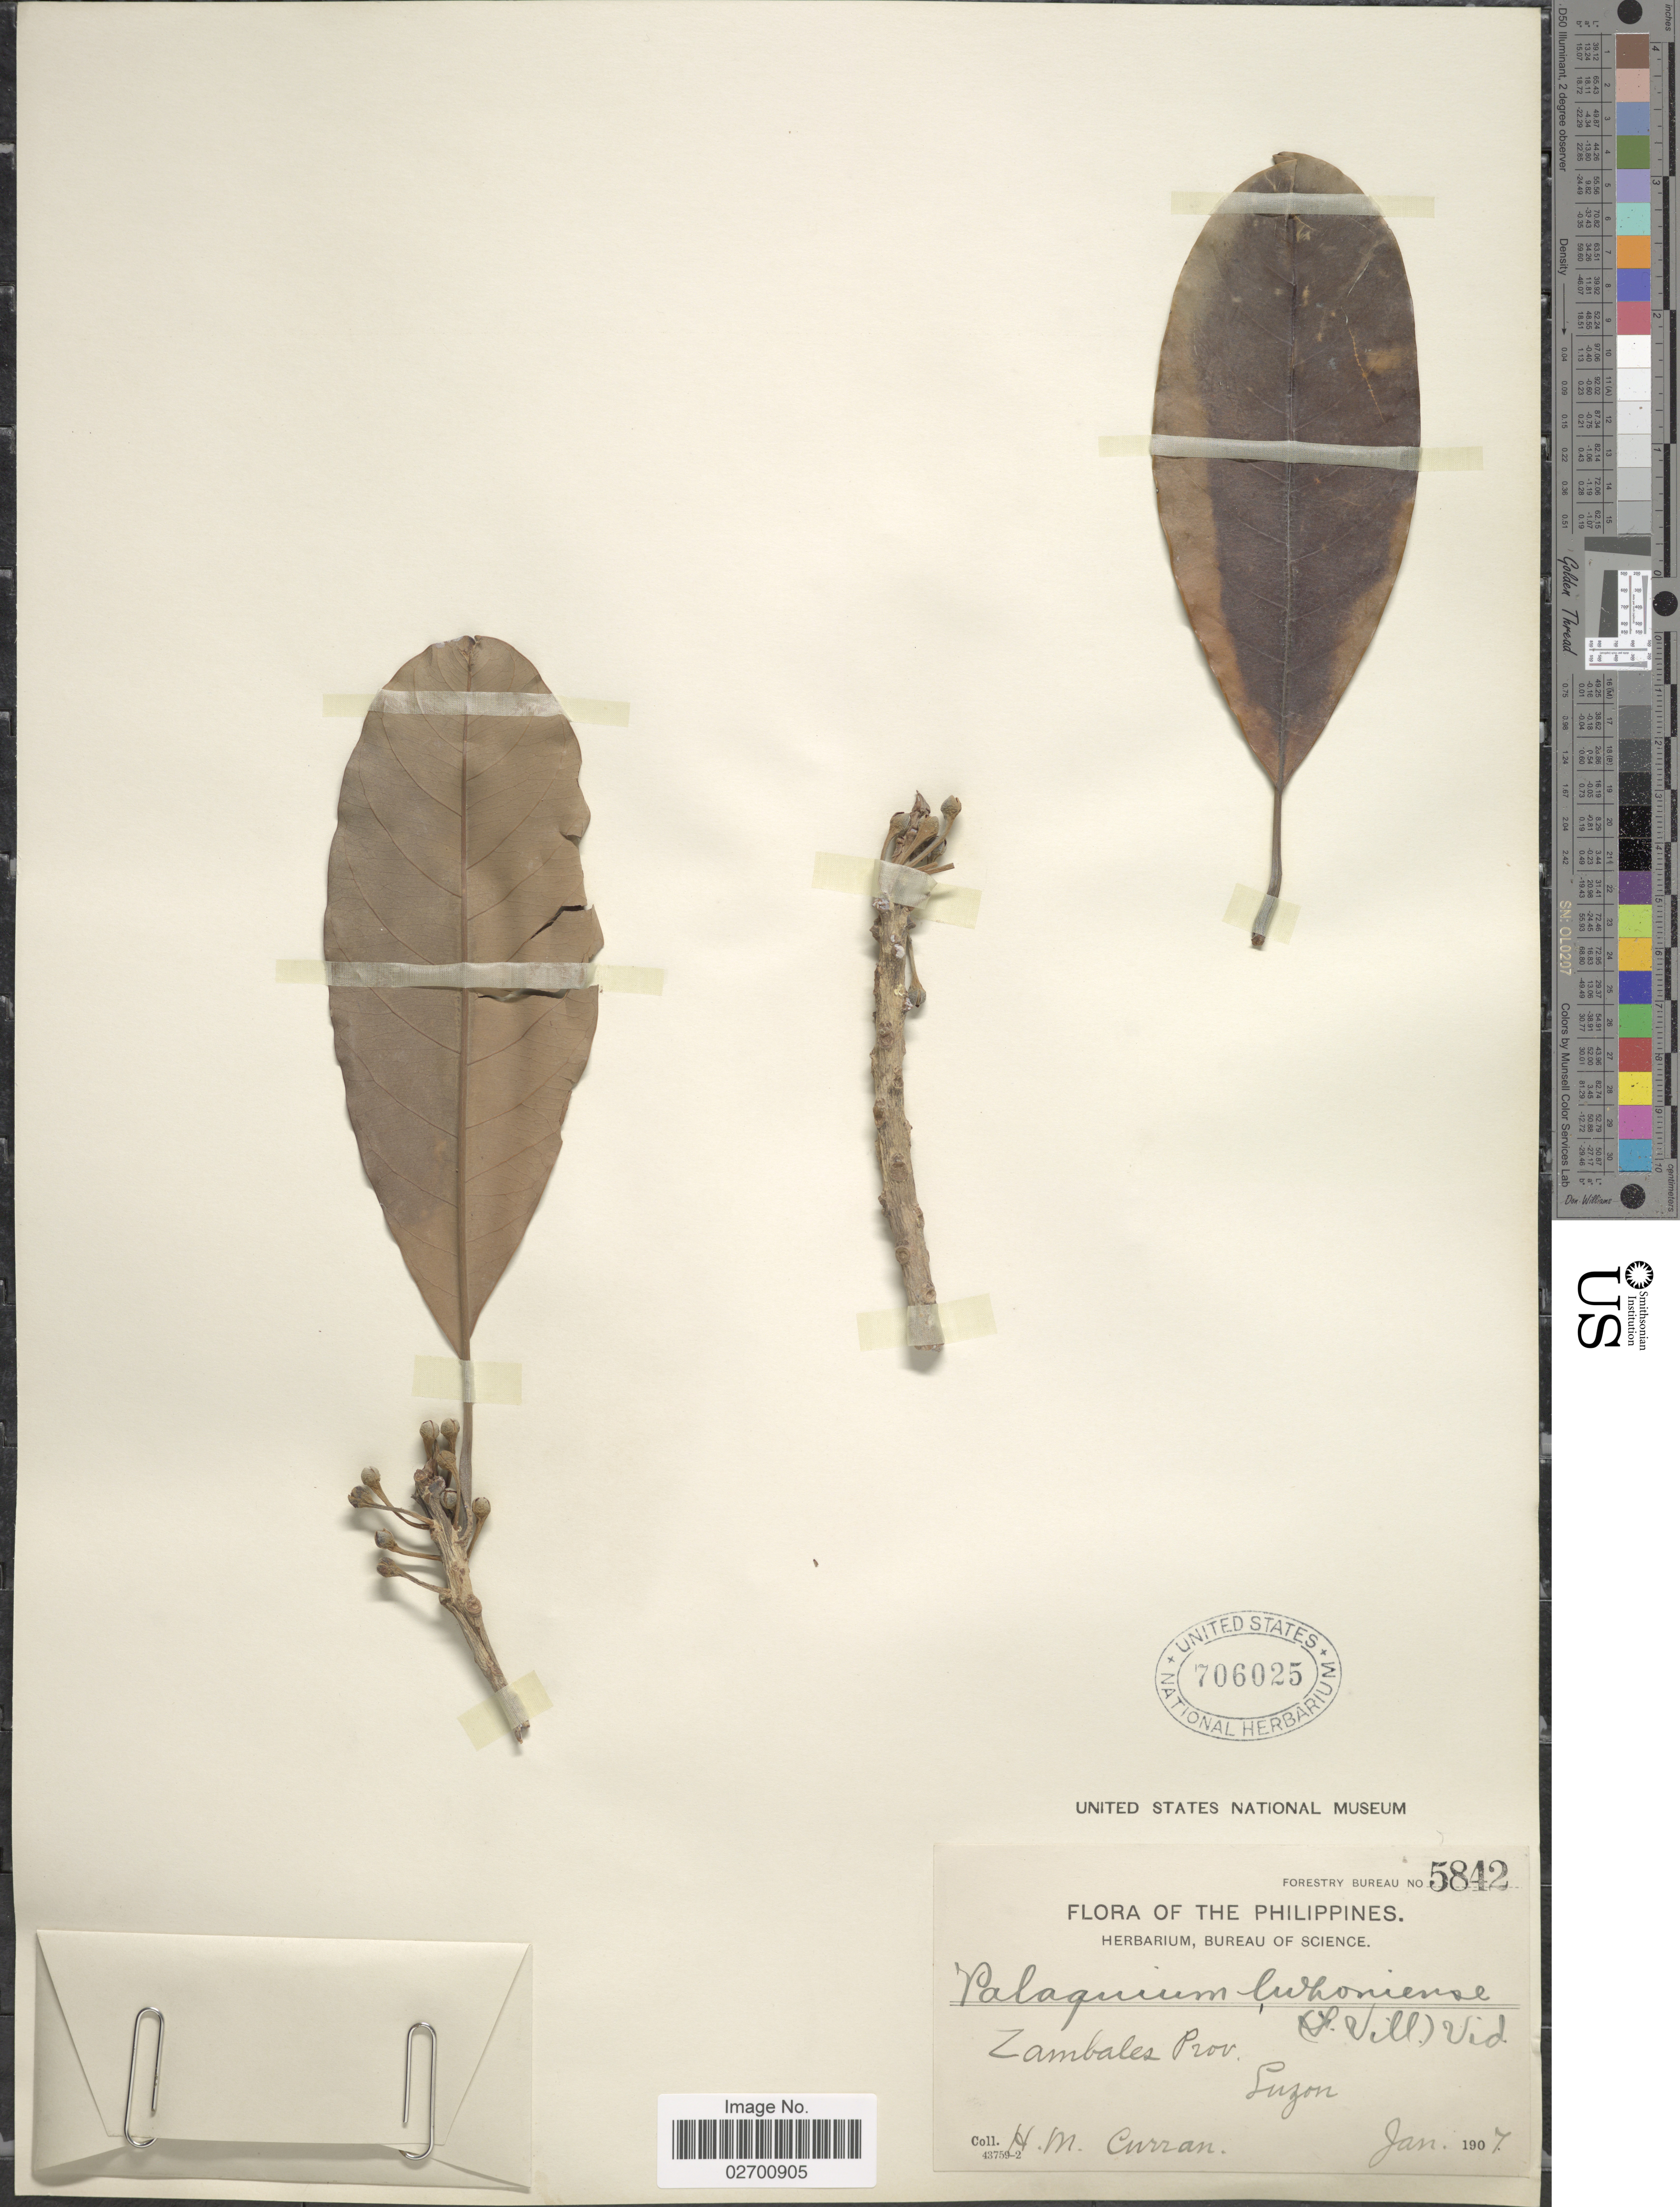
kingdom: Plantae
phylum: Tracheophyta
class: Magnoliopsida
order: Ericales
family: Sapotaceae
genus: Palaquium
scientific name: Palaquium luzoniense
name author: (Fern.-Vill.) S. Vidal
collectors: H. M. Curran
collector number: Forestry Bureau 5842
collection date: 1907-01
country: Philippines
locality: Zambales Prov., Luzon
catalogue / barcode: US 706025